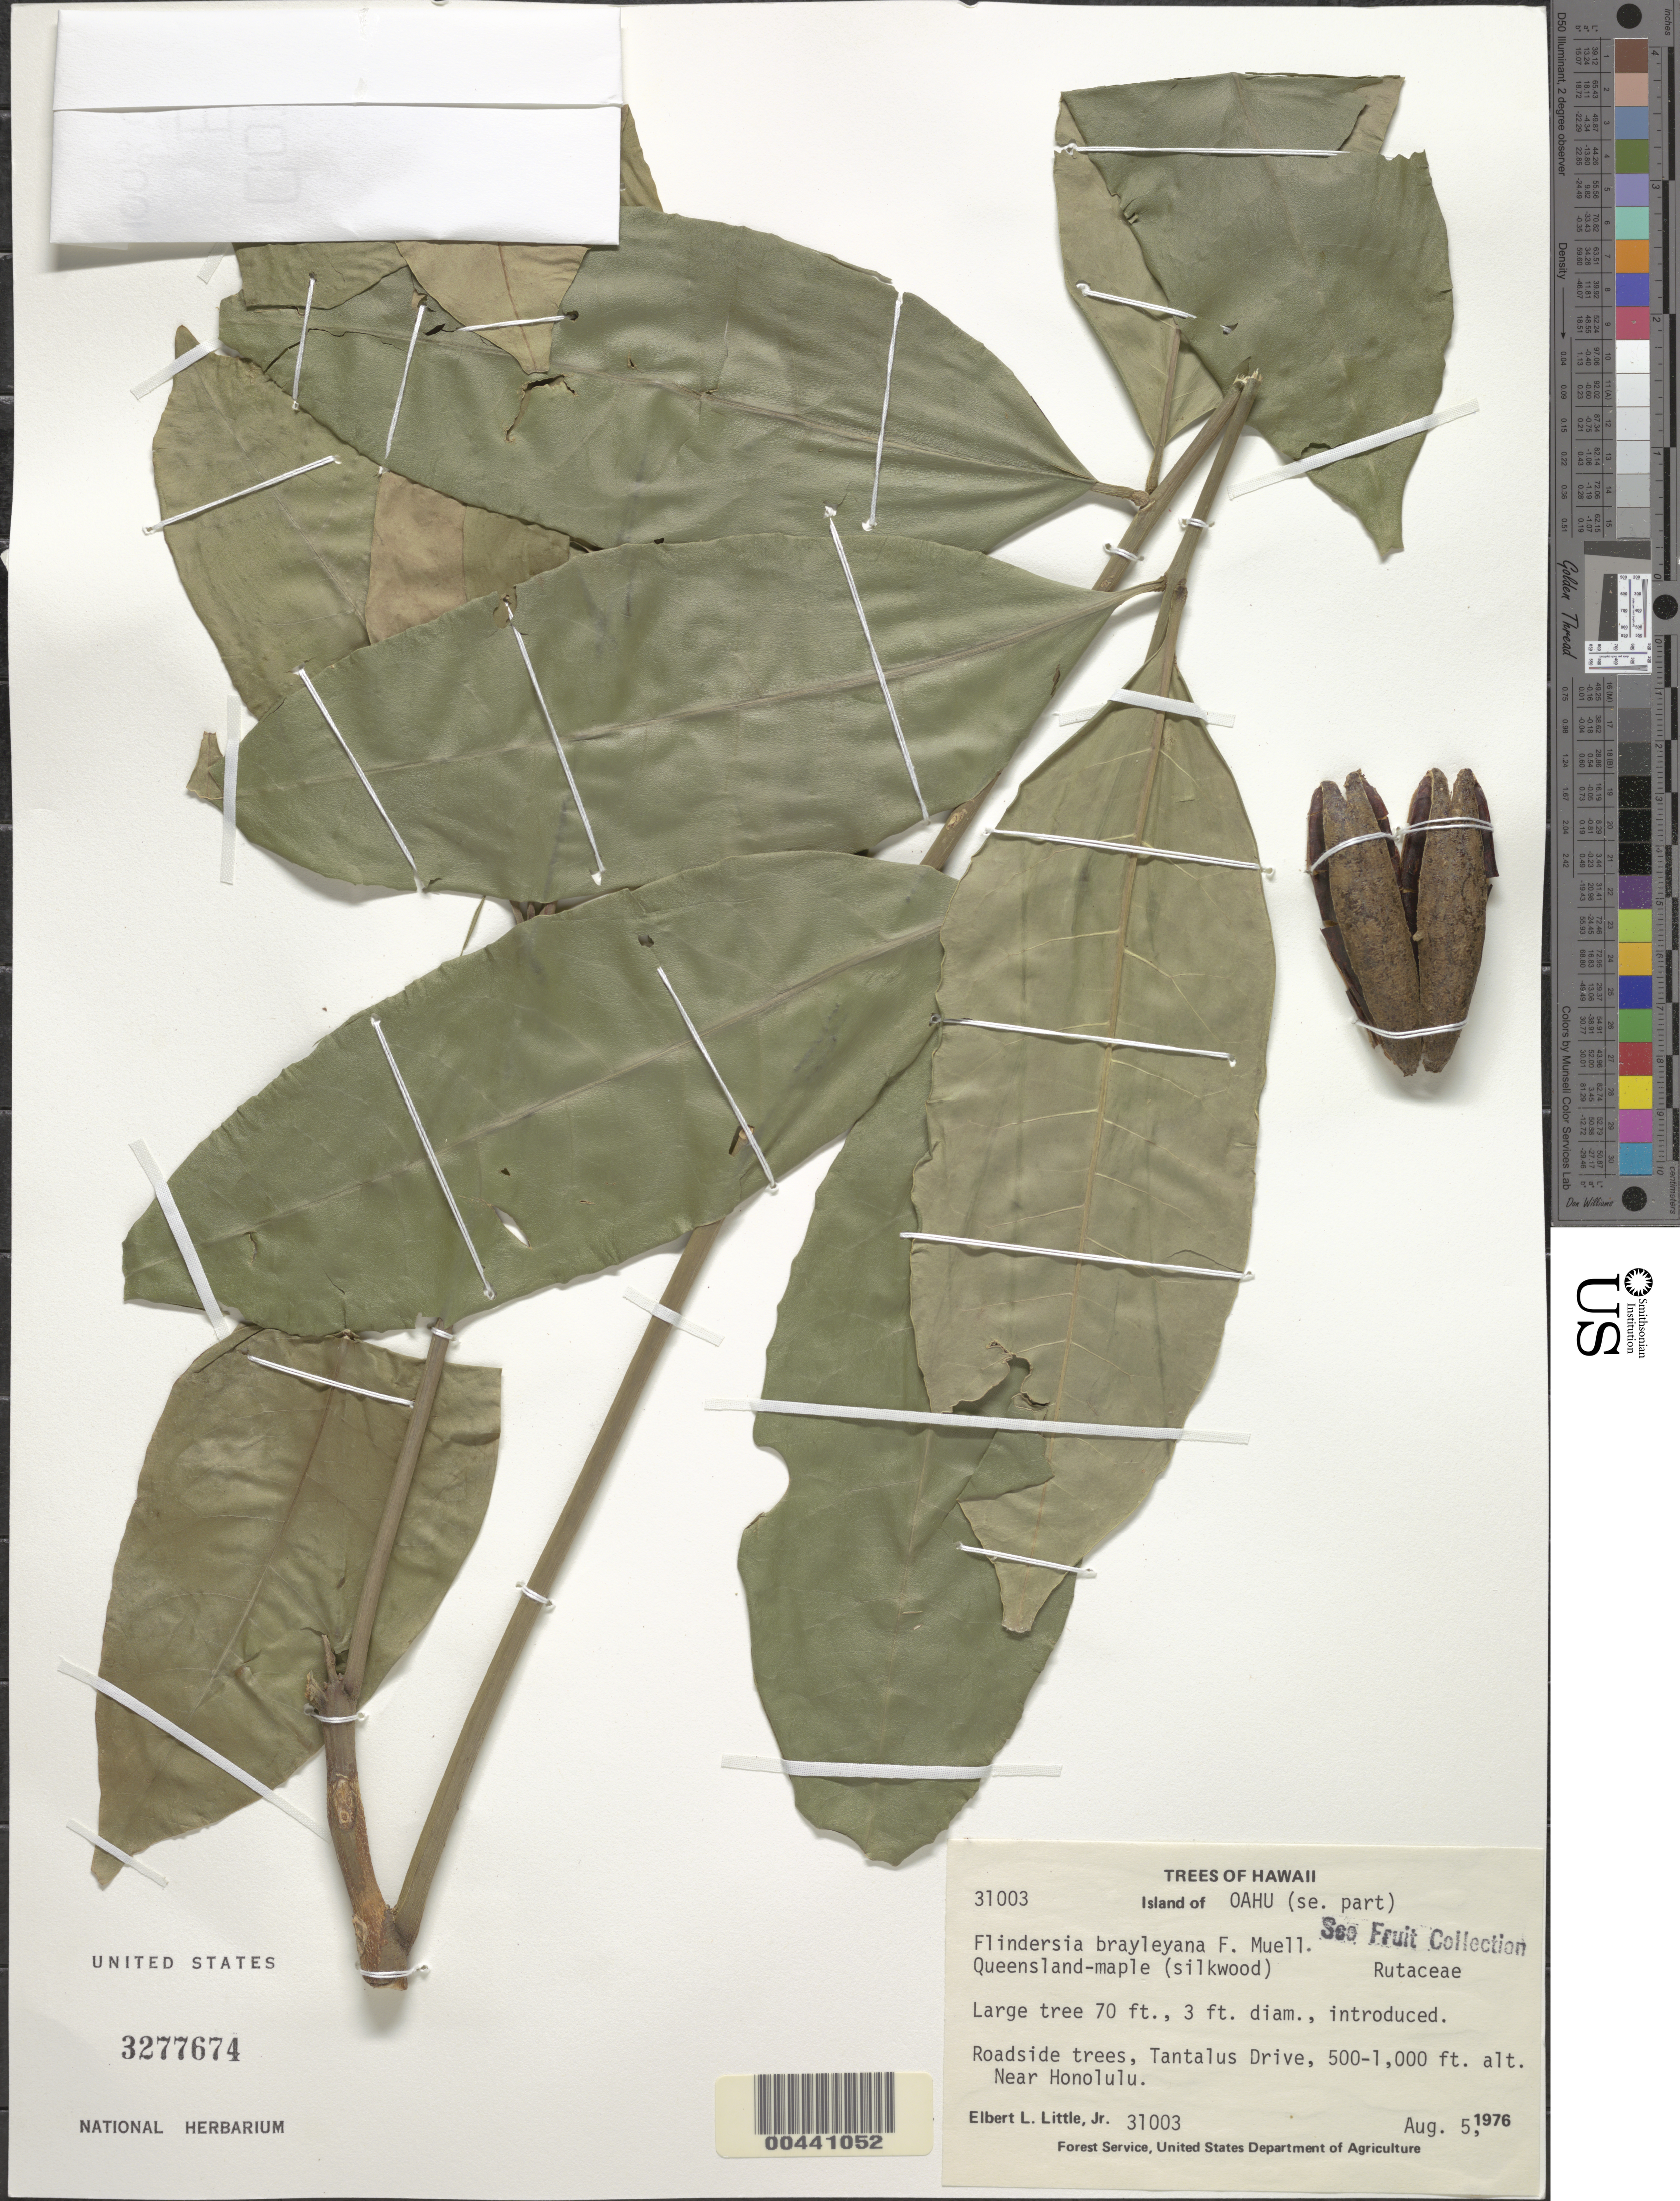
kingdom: Plantae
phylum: Tracheophyta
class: Magnoliopsida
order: Sapindales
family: Rutaceae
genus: Flindersia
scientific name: Flindersia brayleyana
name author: F. Muell.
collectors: E. L. Little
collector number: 31003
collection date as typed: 5 Aug 1976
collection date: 1976-08-05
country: United States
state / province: Hawaii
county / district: Honolulu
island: Oahu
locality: SE part of Oahu, Tantalus Drive, near Honolulu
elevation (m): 152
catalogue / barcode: US 3277674